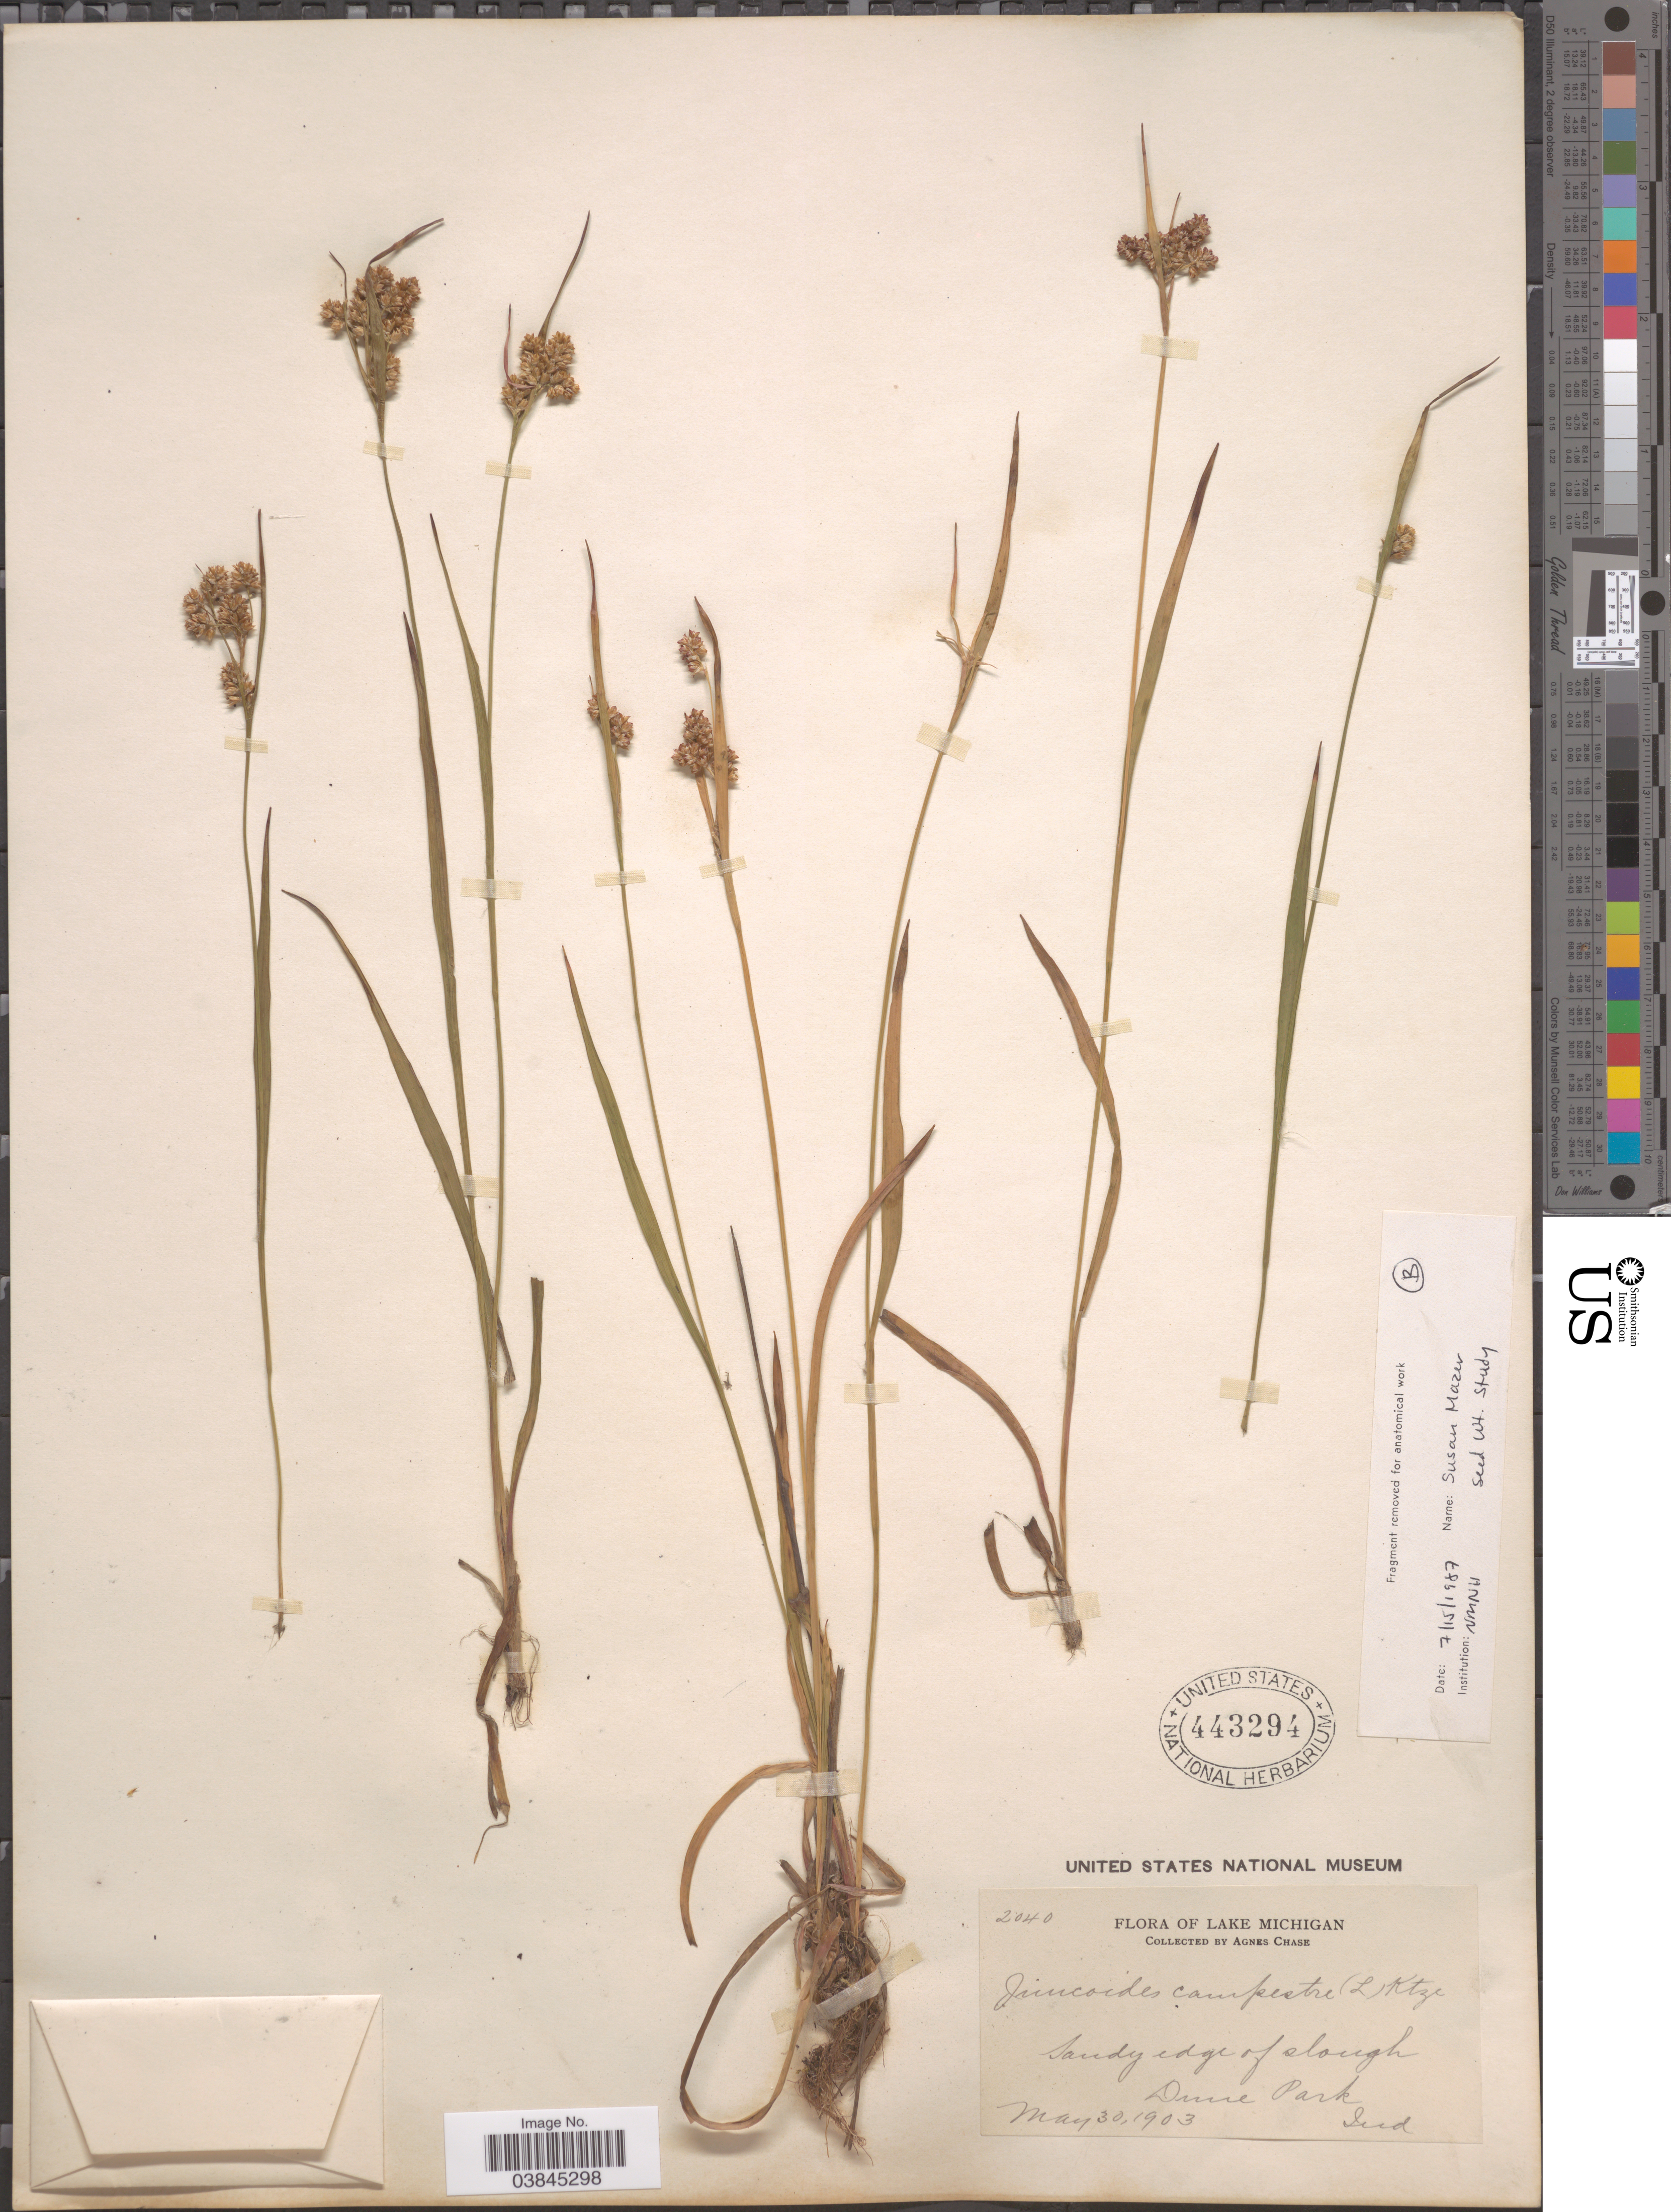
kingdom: Plantae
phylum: Tracheophyta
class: Liliopsida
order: Poales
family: Juncaceae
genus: Luzula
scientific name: Luzula campestris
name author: (L.) DC.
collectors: A. Chase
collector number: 2040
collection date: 1903-05-30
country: United States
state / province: Indiana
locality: Lake Michigan. Sandy edge of slough. Dune Park.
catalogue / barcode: US 443294